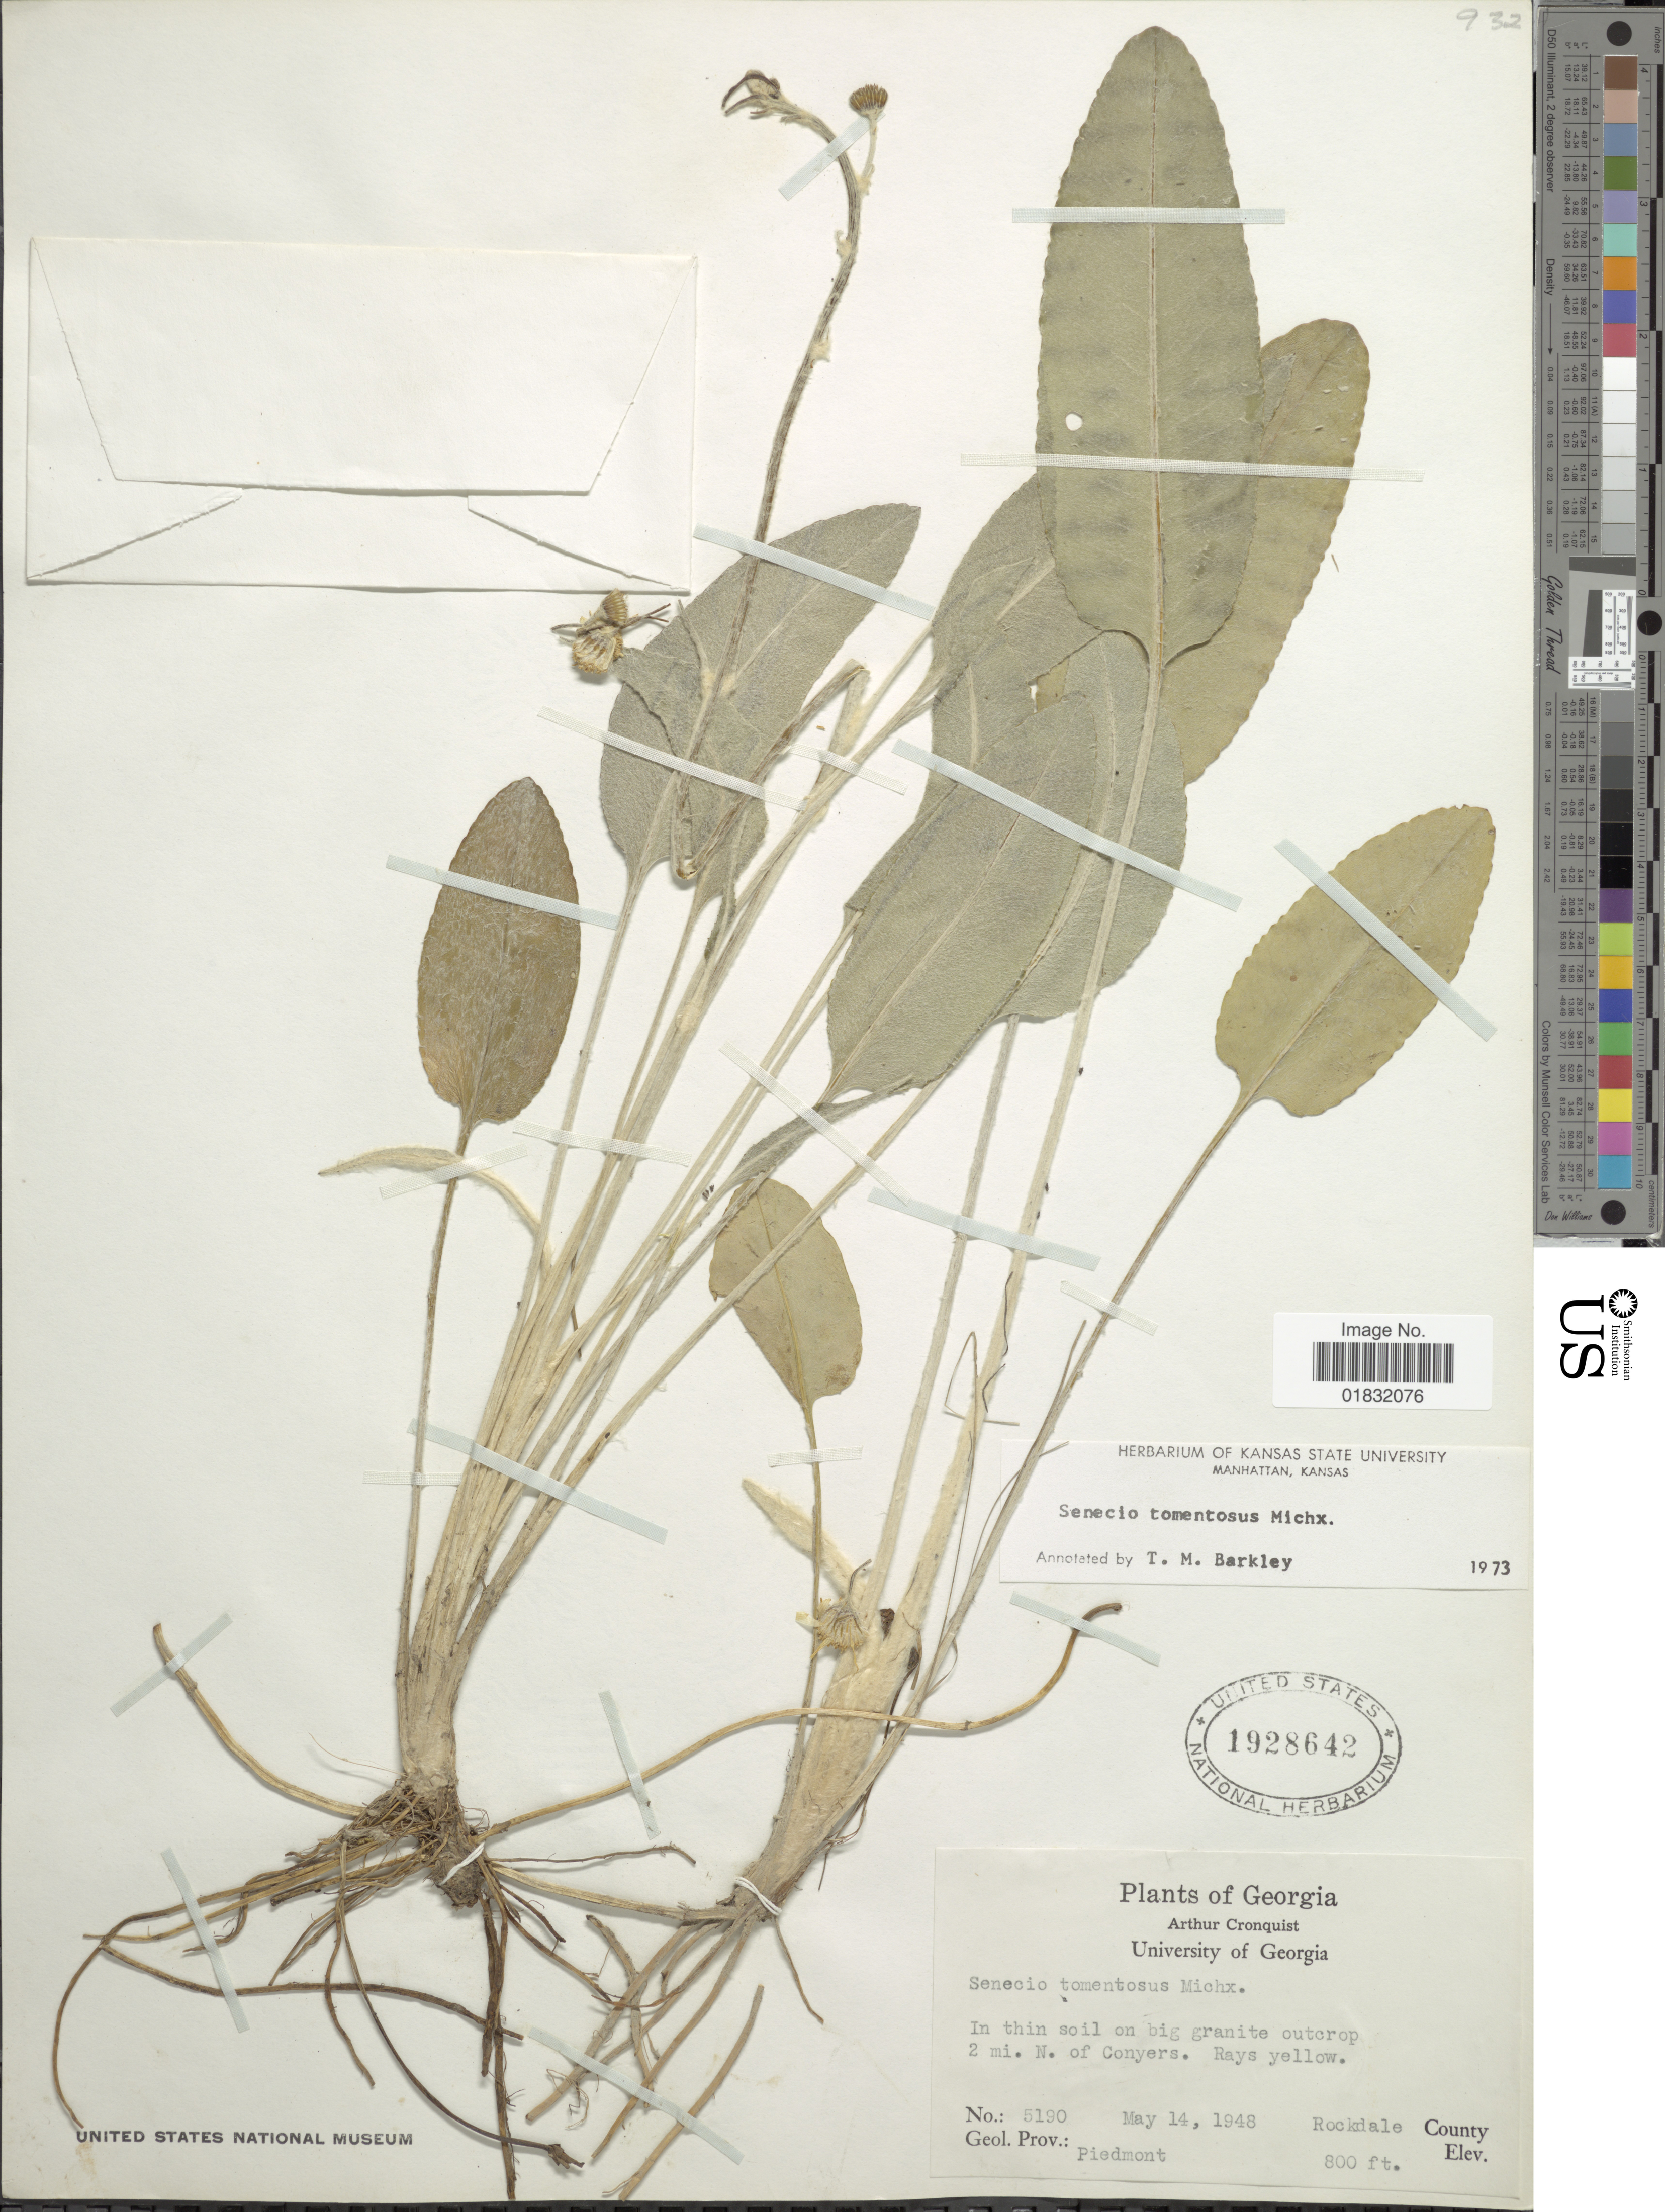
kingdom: Plantae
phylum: Tracheophyta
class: Magnoliopsida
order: Asterales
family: Asteraceae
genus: Packera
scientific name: Packera dubia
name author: (Spreng.) Trock & Mabb.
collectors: A. J. Cronquist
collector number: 5190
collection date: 1948-05-14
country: United States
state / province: Georgia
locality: In thin soil on big granite outcrop 2 mi. N. of Conyers, Rockdale County, Geol. Prov: Piedmont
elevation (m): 244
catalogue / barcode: US 1928642